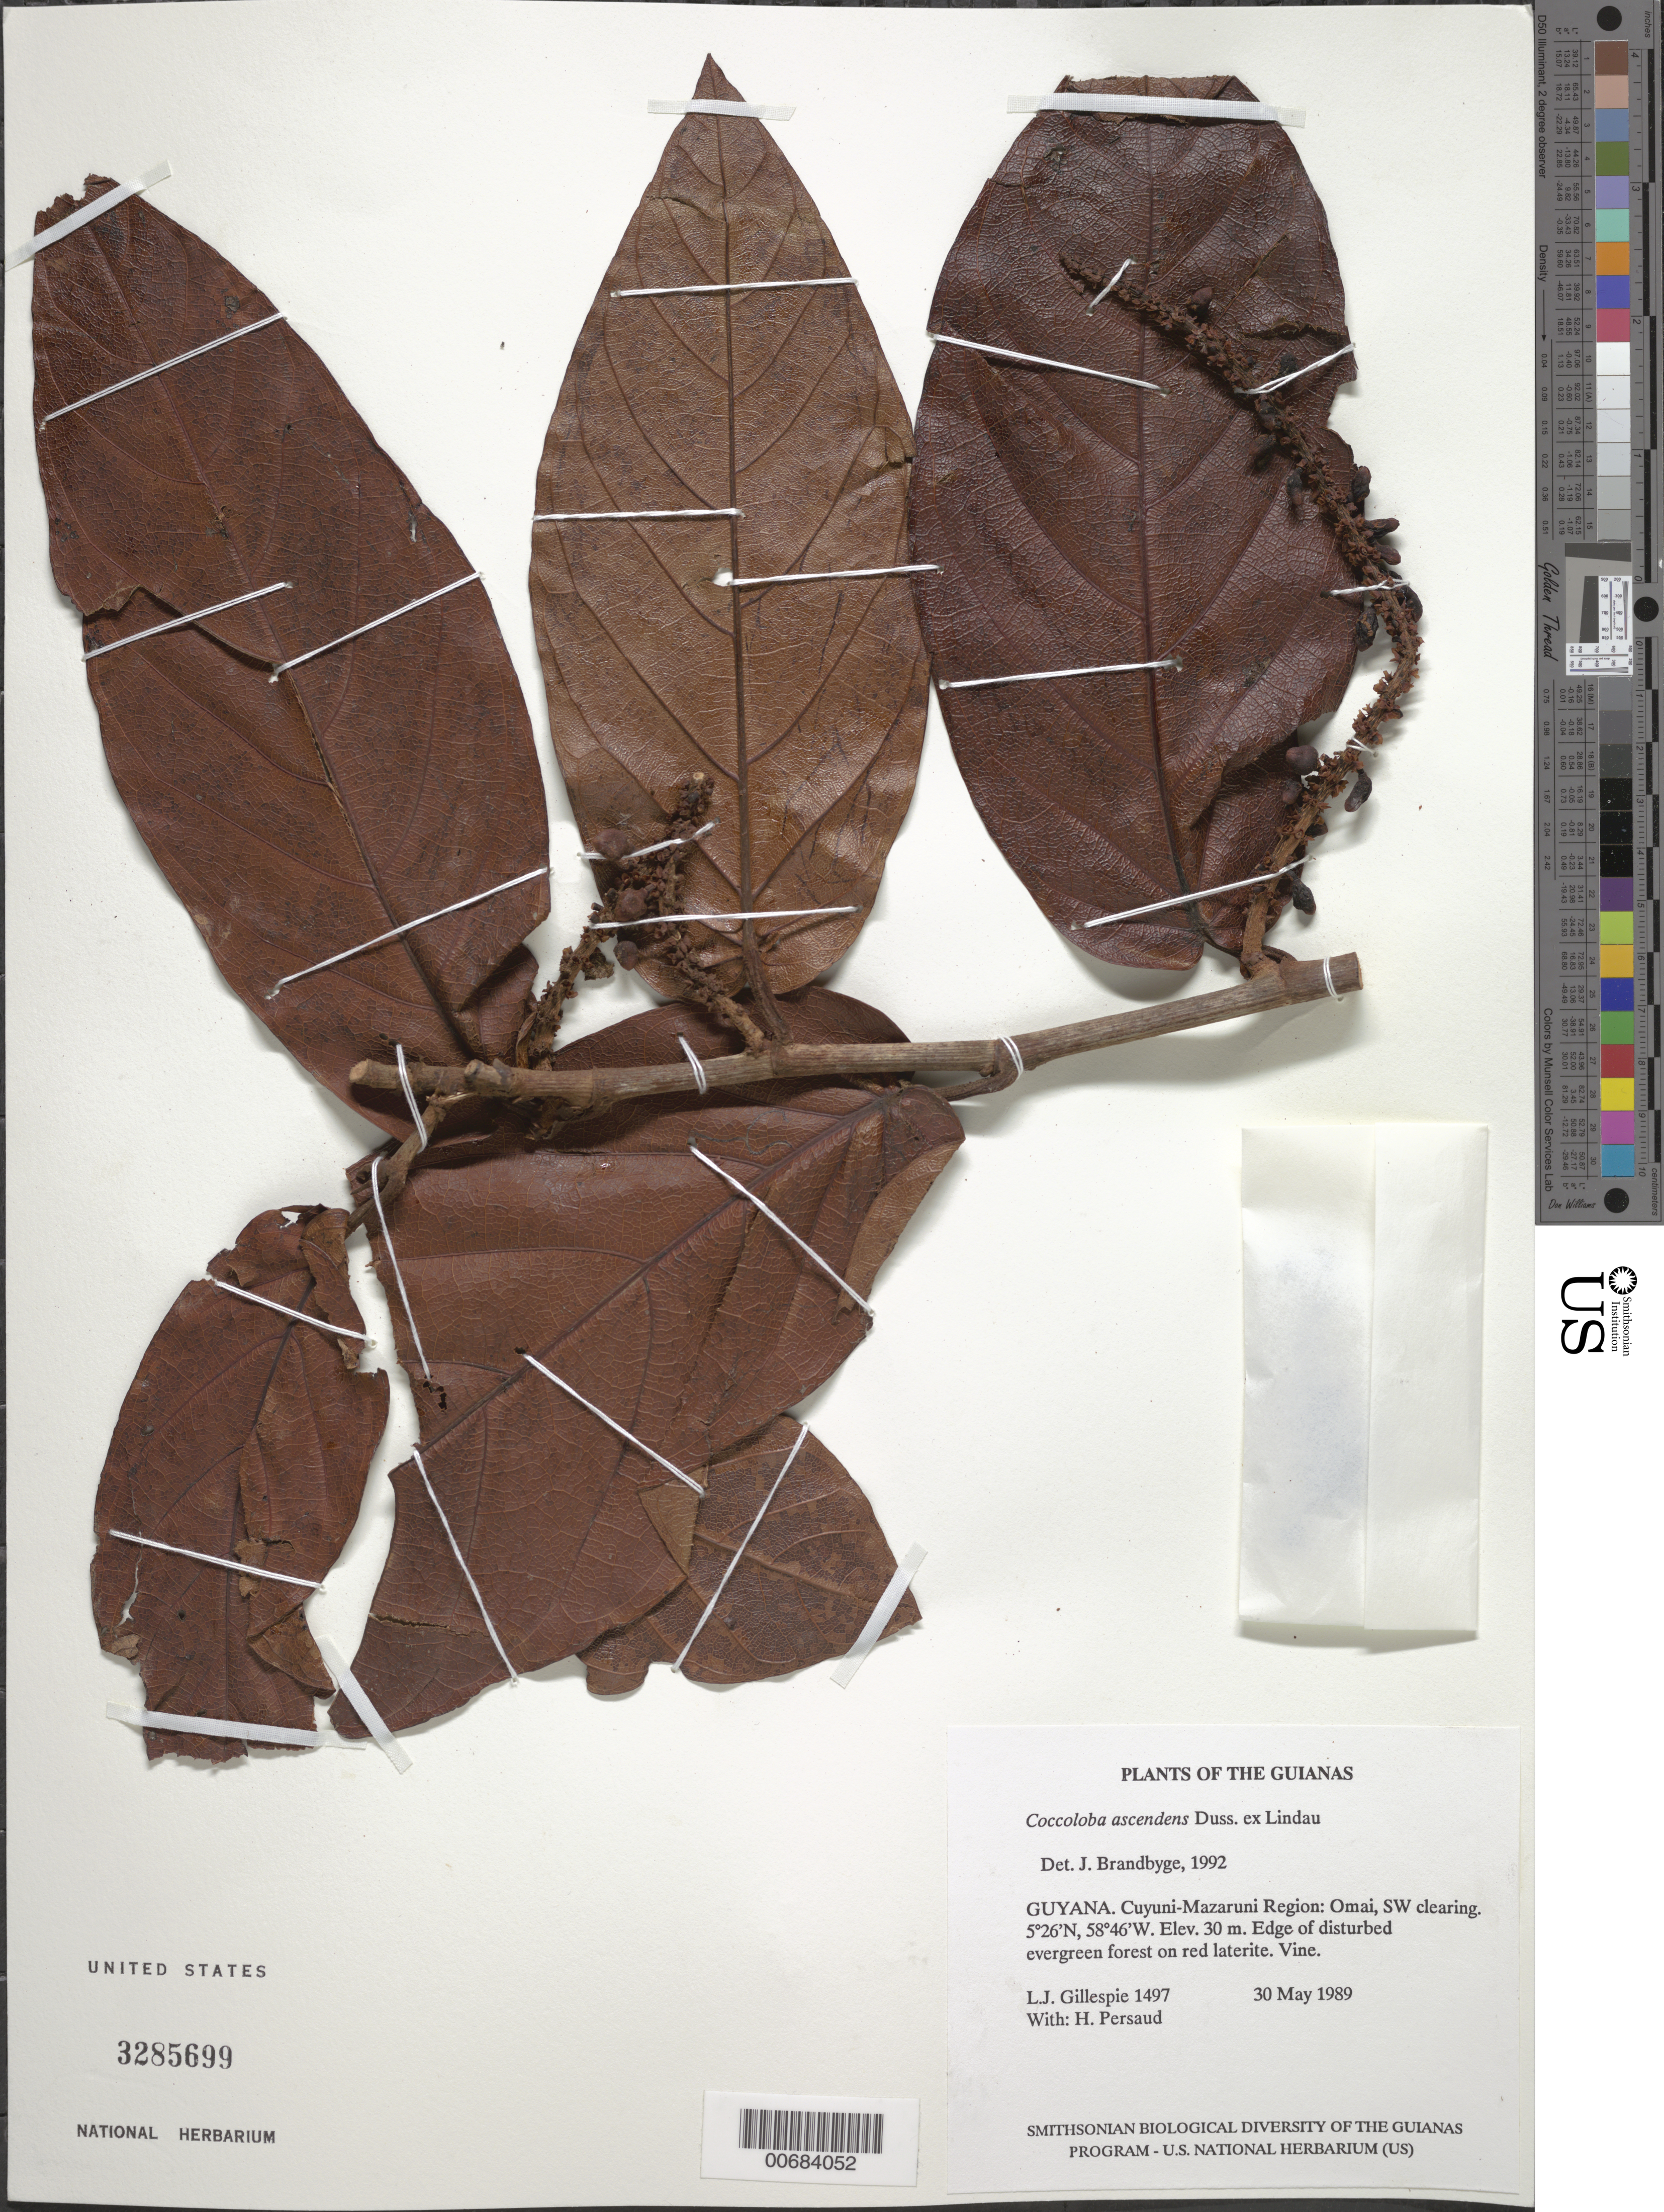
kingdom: Plantae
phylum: Tracheophyta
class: Magnoliopsida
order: Caryophyllales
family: Polygonaceae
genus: Coccoloba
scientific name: Coccoloba ascendens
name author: Duss ex Lindau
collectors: L. Gillespie & H. Persaud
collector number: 1497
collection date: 1989-05-30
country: Guyana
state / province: Cuyuni-Mazaruni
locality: Cuyuni-Mazaruni Region: Omai, SW clearing.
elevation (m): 30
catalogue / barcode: US 3285699